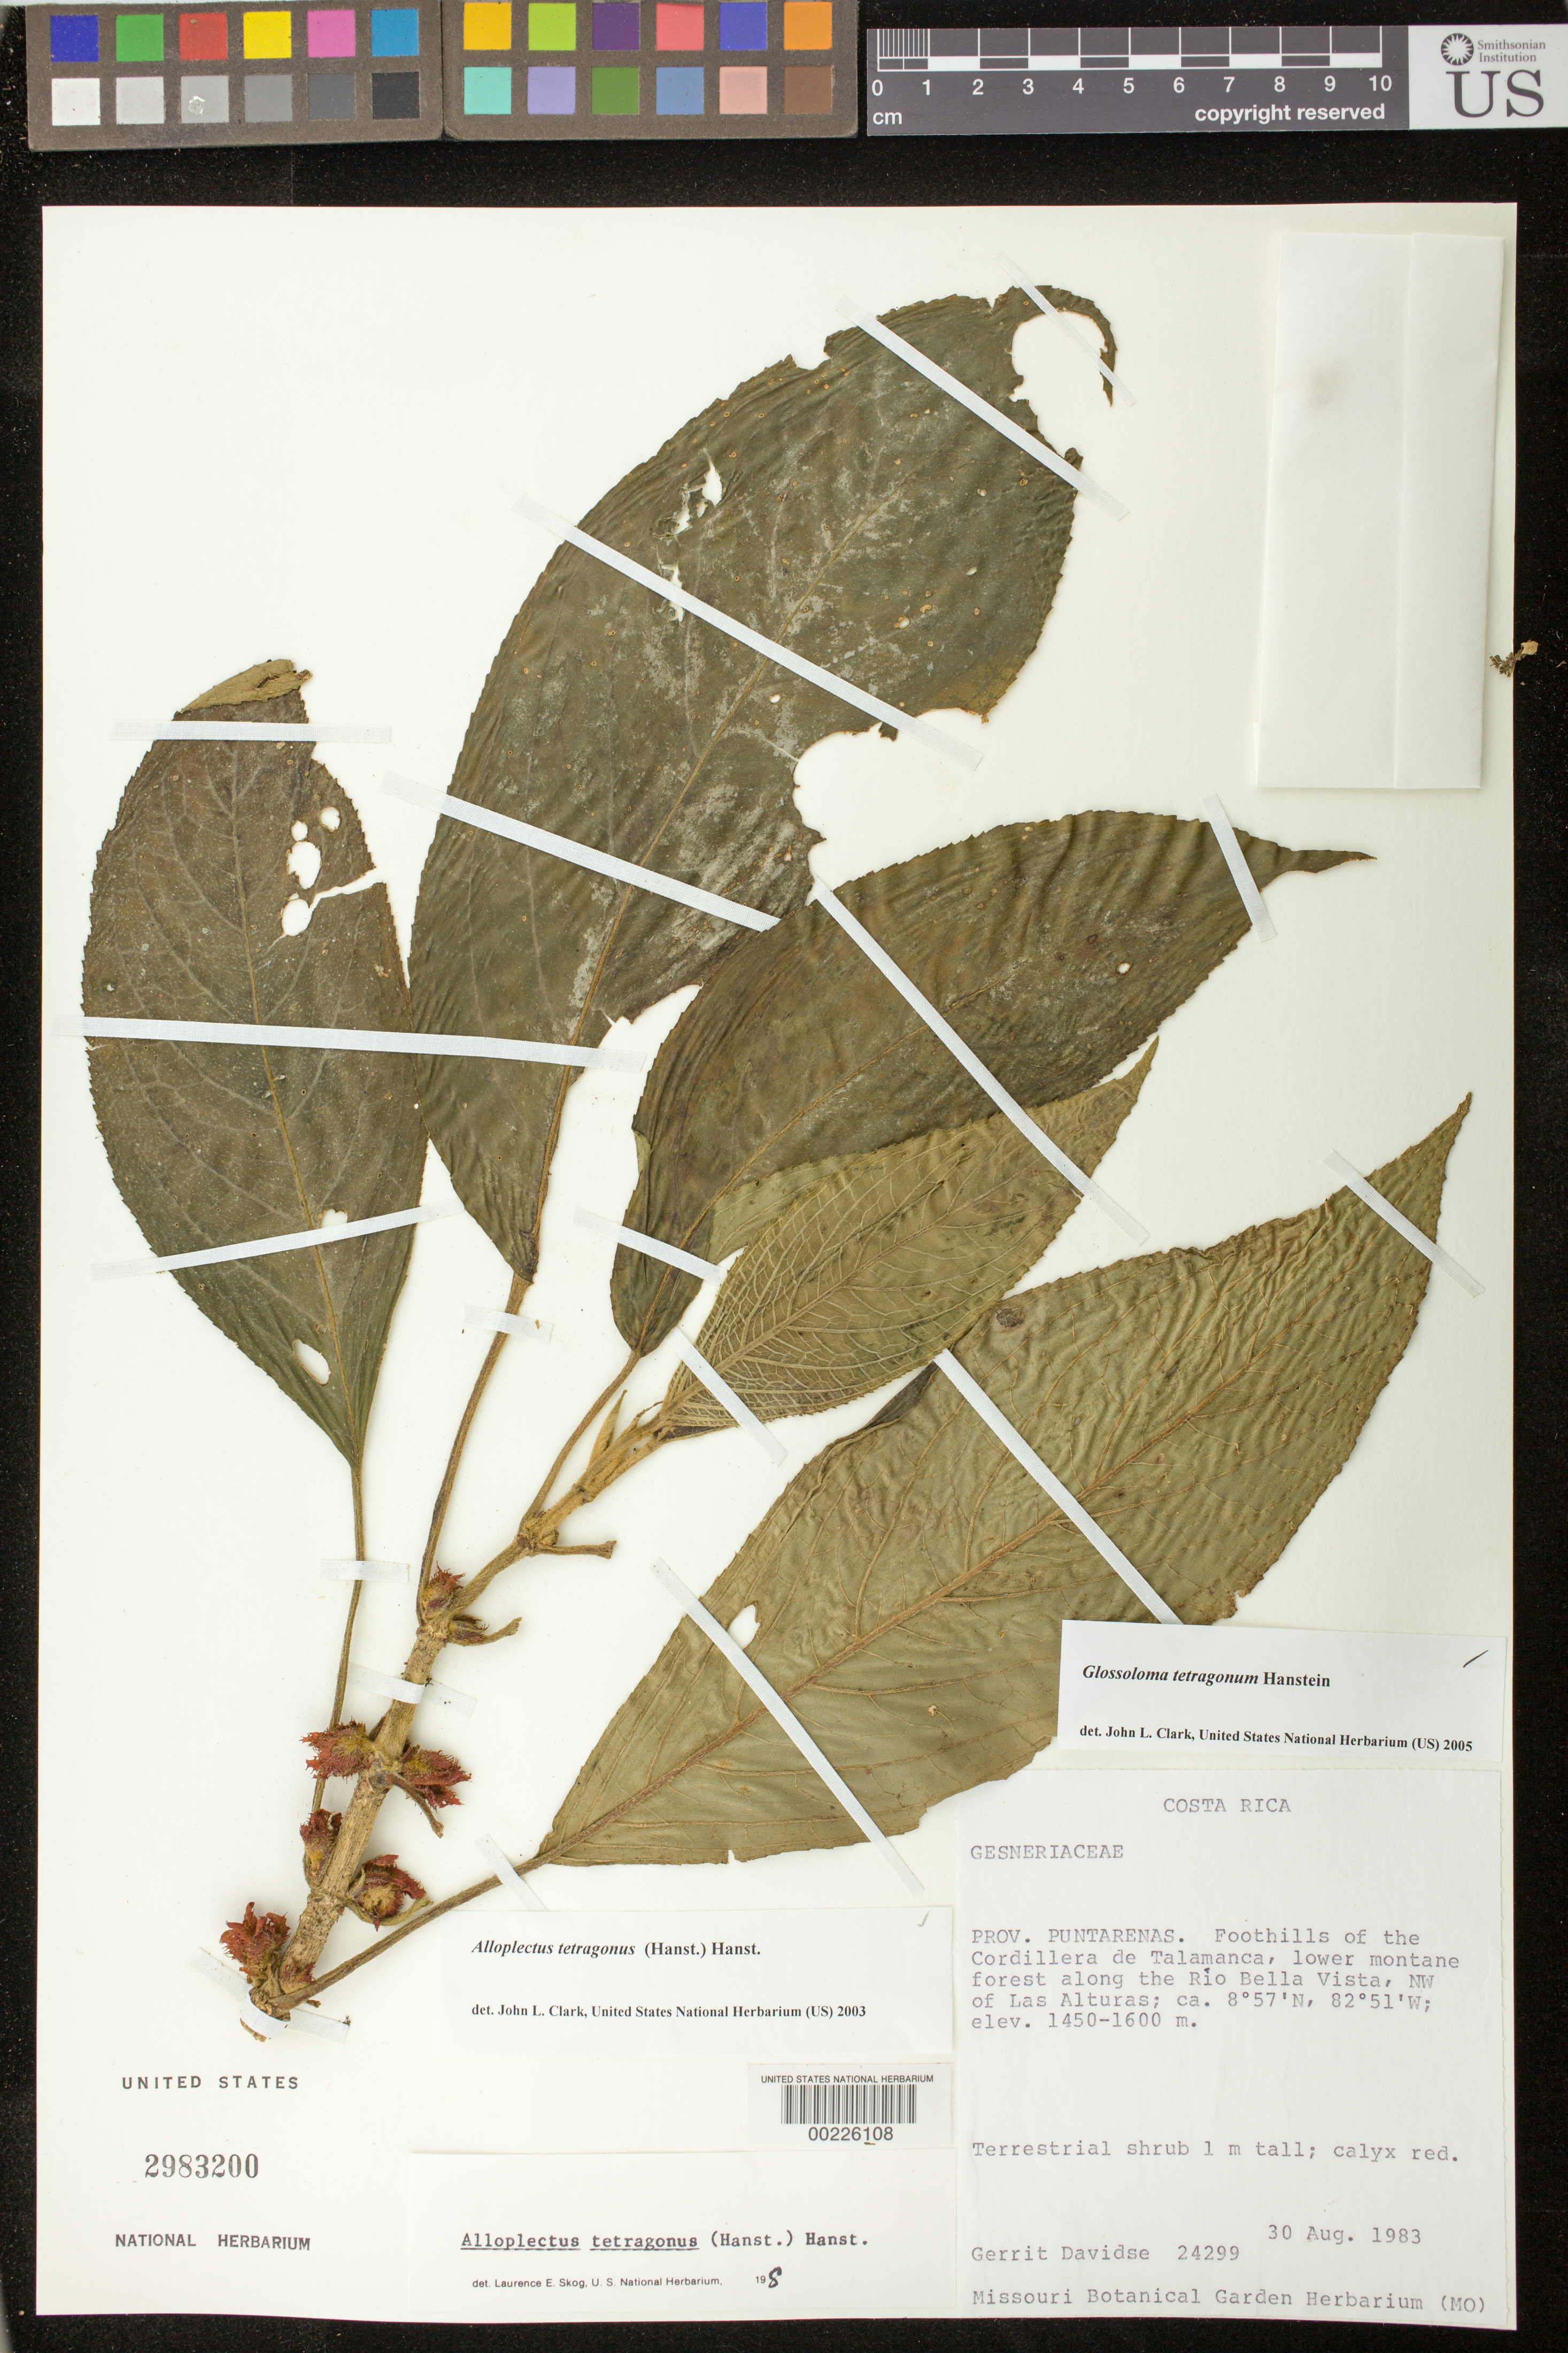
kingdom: Plantae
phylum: Tracheophyta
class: Magnoliopsida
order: Lamiales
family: Gesneriaceae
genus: Glossoloma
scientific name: Glossoloma tetragonum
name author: Hanst.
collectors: G. Davidse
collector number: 24299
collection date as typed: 30 Aug 1983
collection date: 1983-08-30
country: Costa Rica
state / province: Puntarenas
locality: Foothills of the Cordillera de Talamanca, NW of Las Alturas, along Rio Bella Vista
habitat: Lower montane forest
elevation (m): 1450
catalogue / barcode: US 2983200